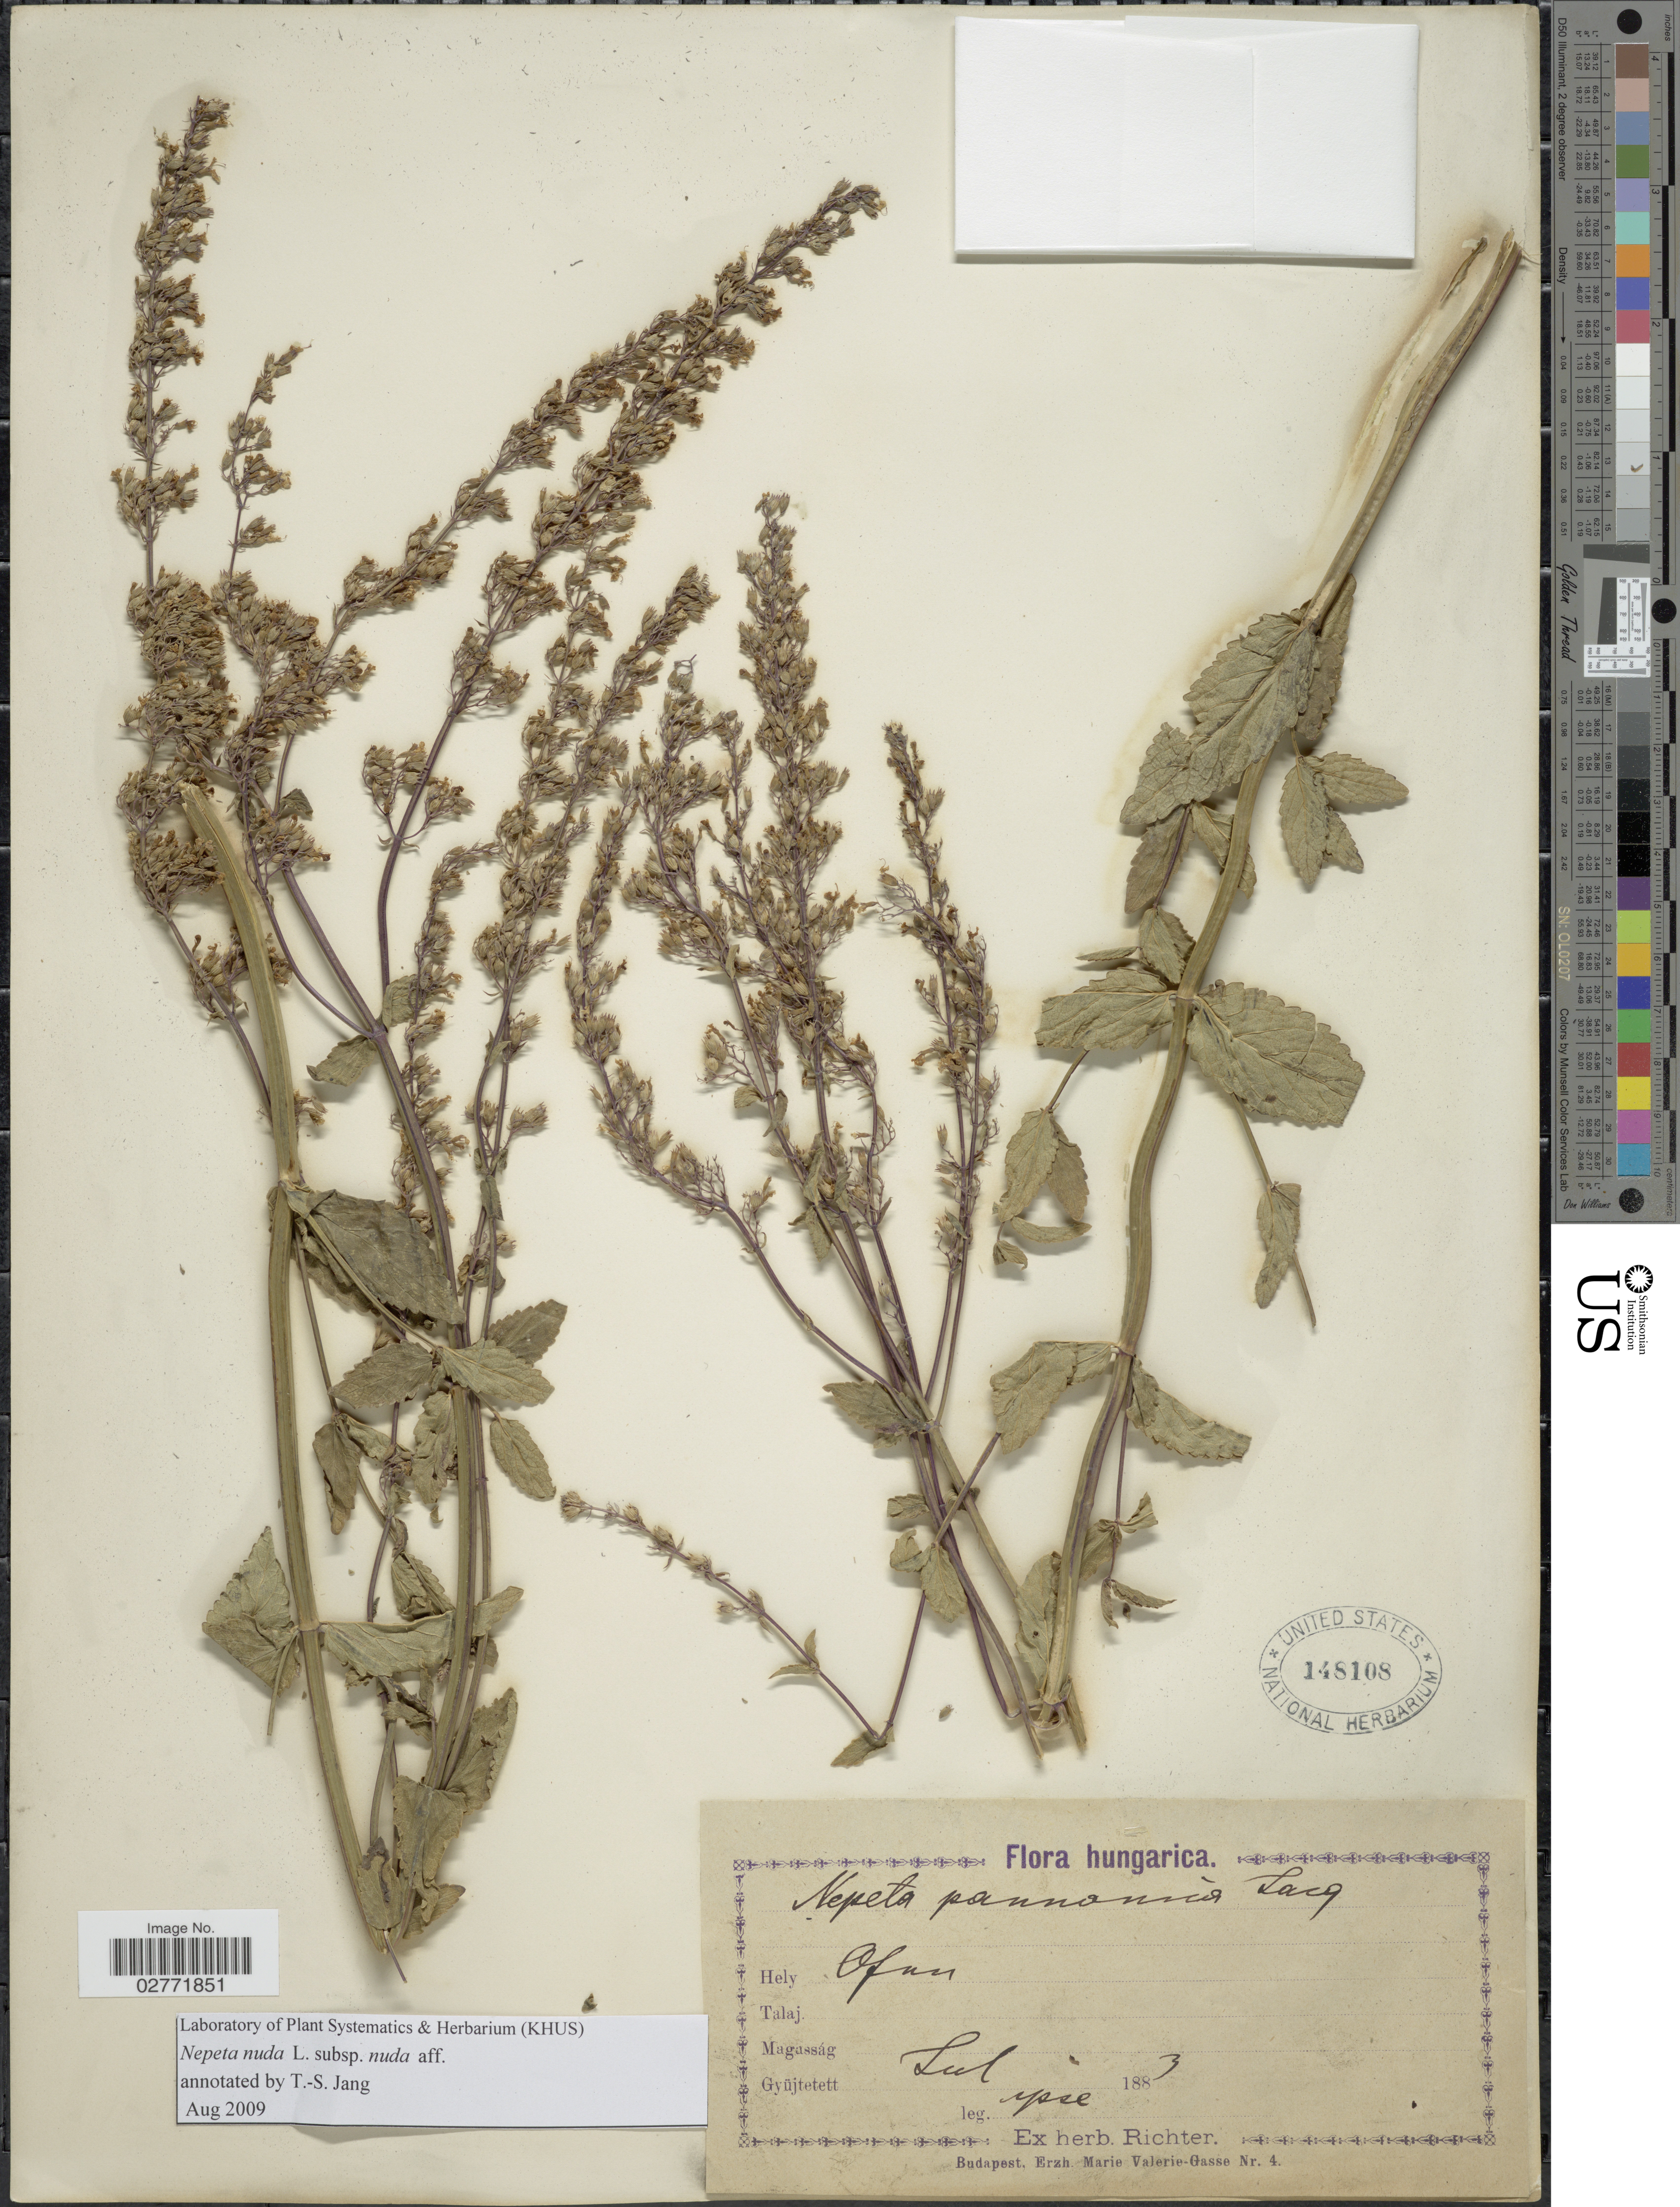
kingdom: Plantae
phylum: Tracheophyta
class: Magnoliopsida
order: Lamiales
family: Lamiaceae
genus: Nepeta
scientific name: Nepeta nuda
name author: L.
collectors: -- Richter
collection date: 1883-07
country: Hungary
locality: Hely Ofun.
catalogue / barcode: US 148108